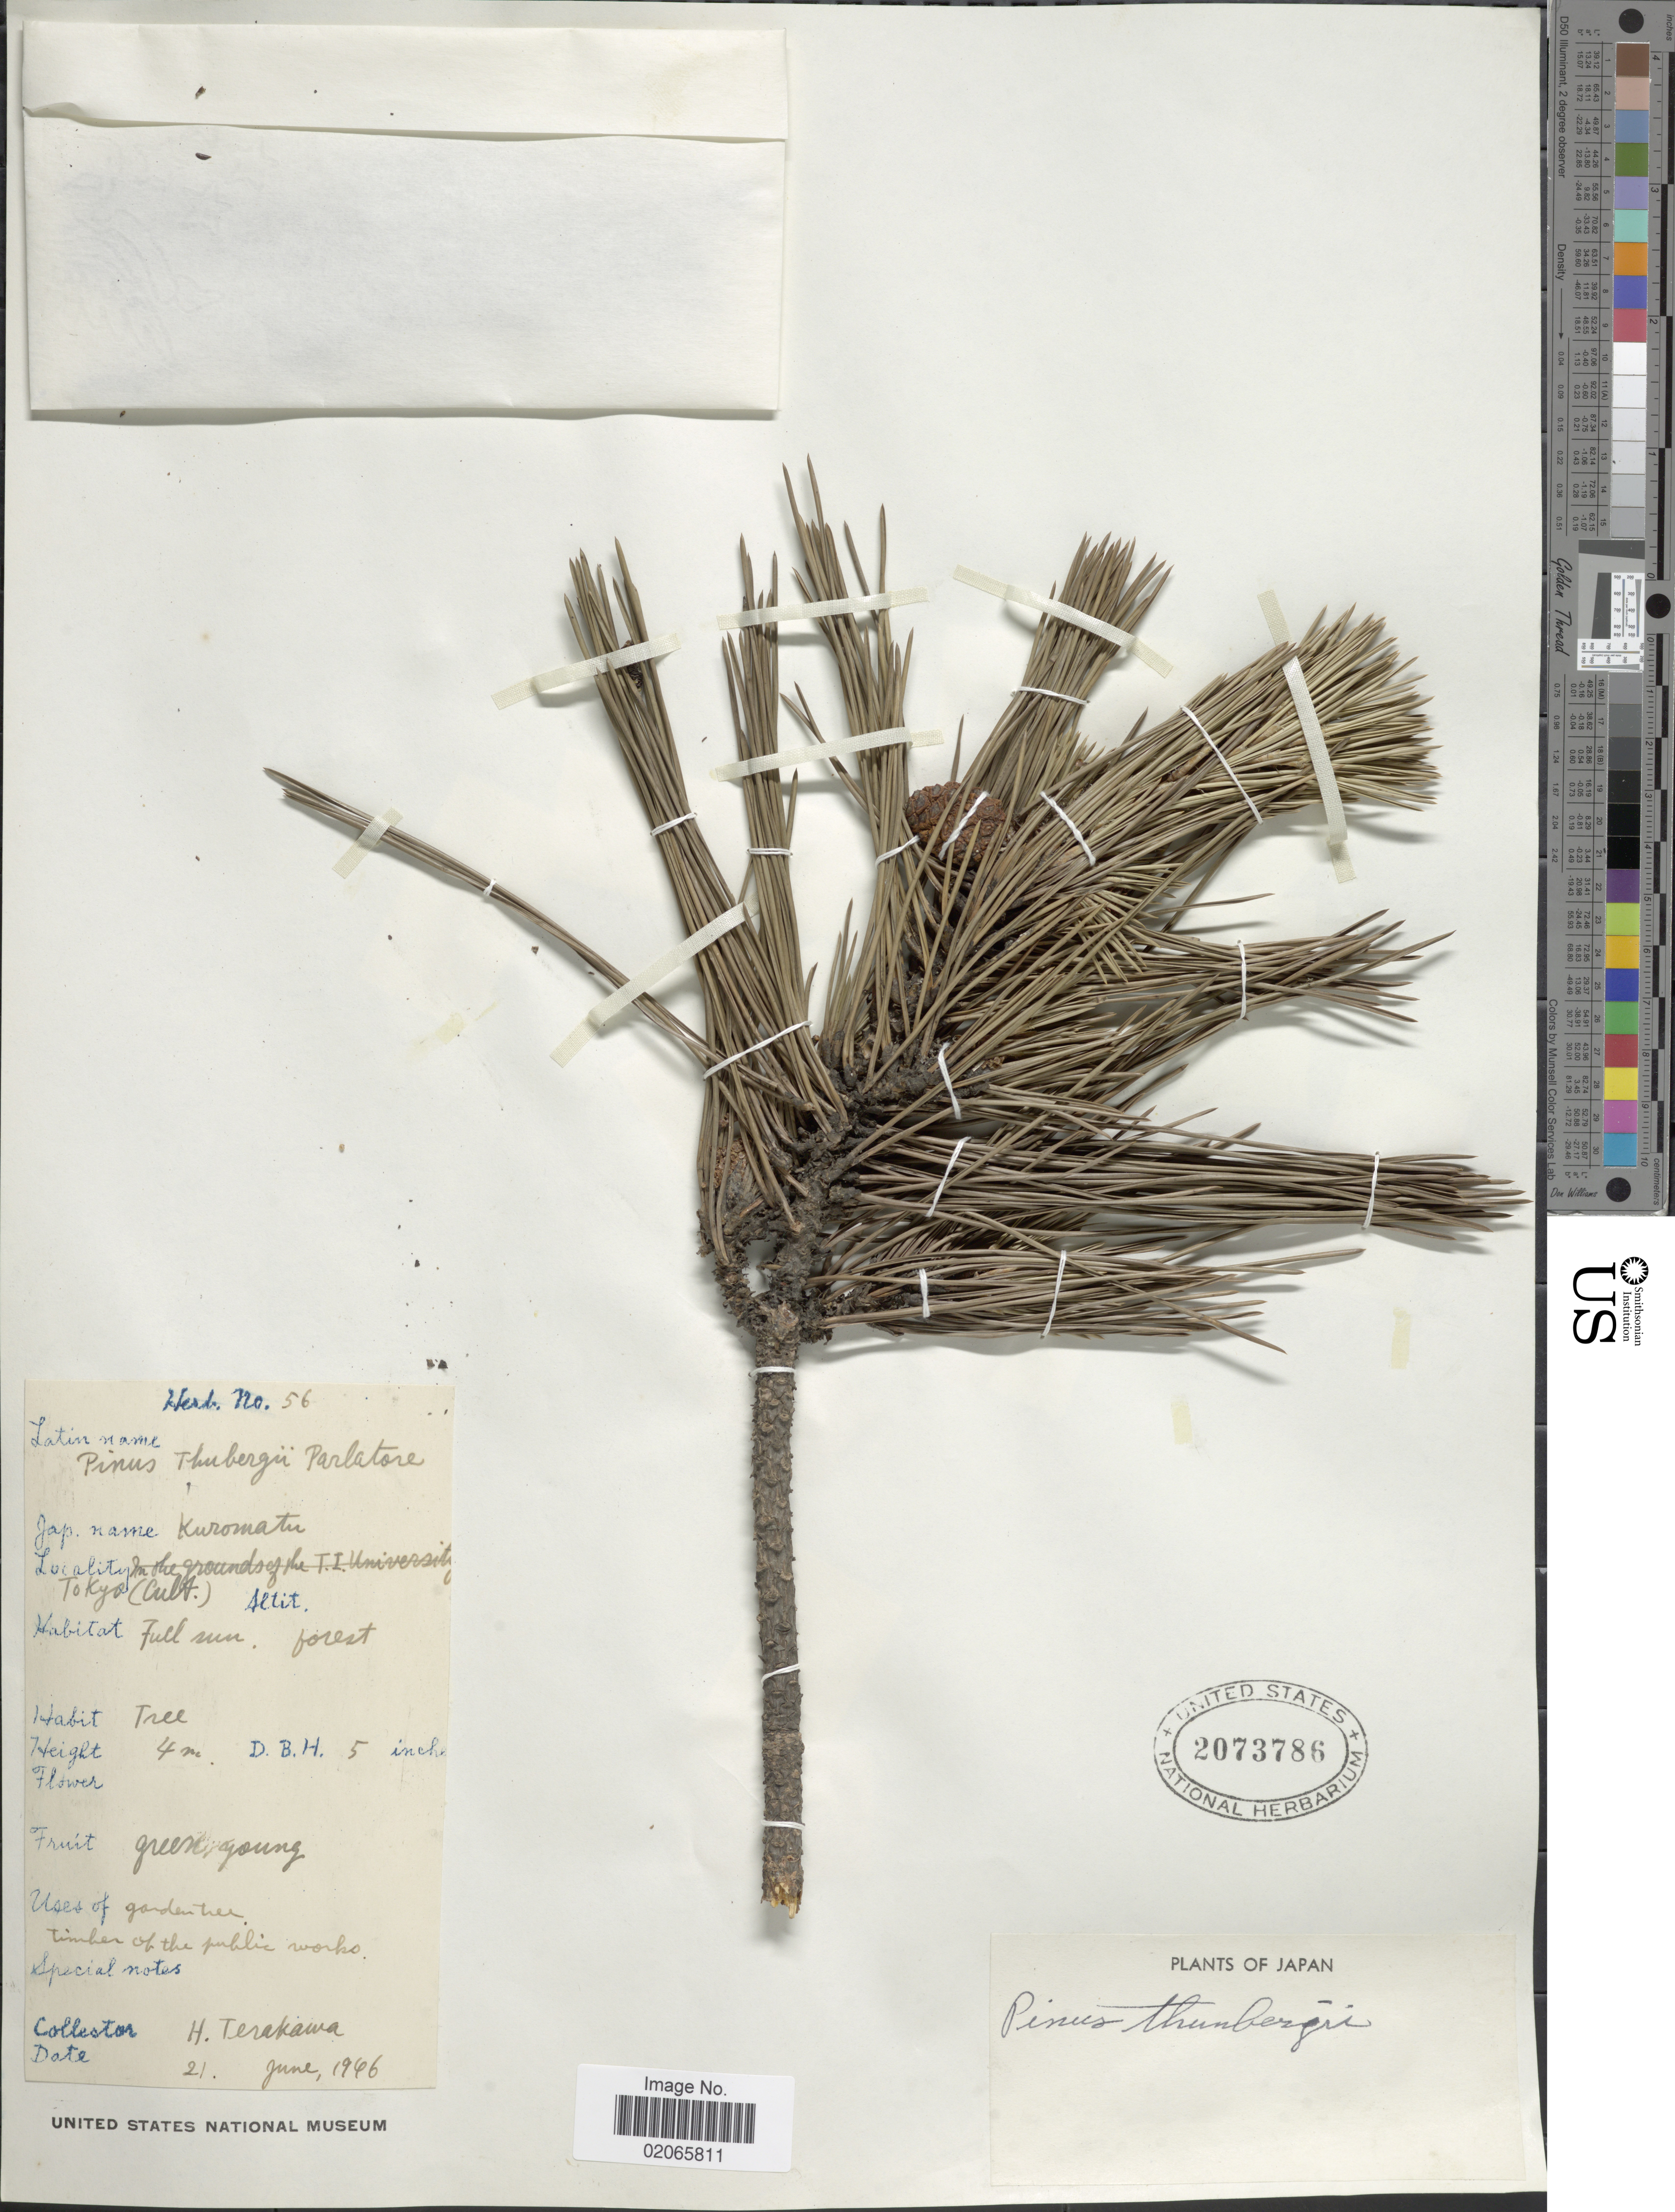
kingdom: Plantae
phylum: Tracheophyta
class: Pinopsida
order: Pinales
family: Pinaceae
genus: Pinus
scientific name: Pinus thunbergii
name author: Parl.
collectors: H. Terakawa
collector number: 56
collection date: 1946-06-21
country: Japan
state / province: Tokyo, Federal City of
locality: Tokyo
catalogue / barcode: US 2073786